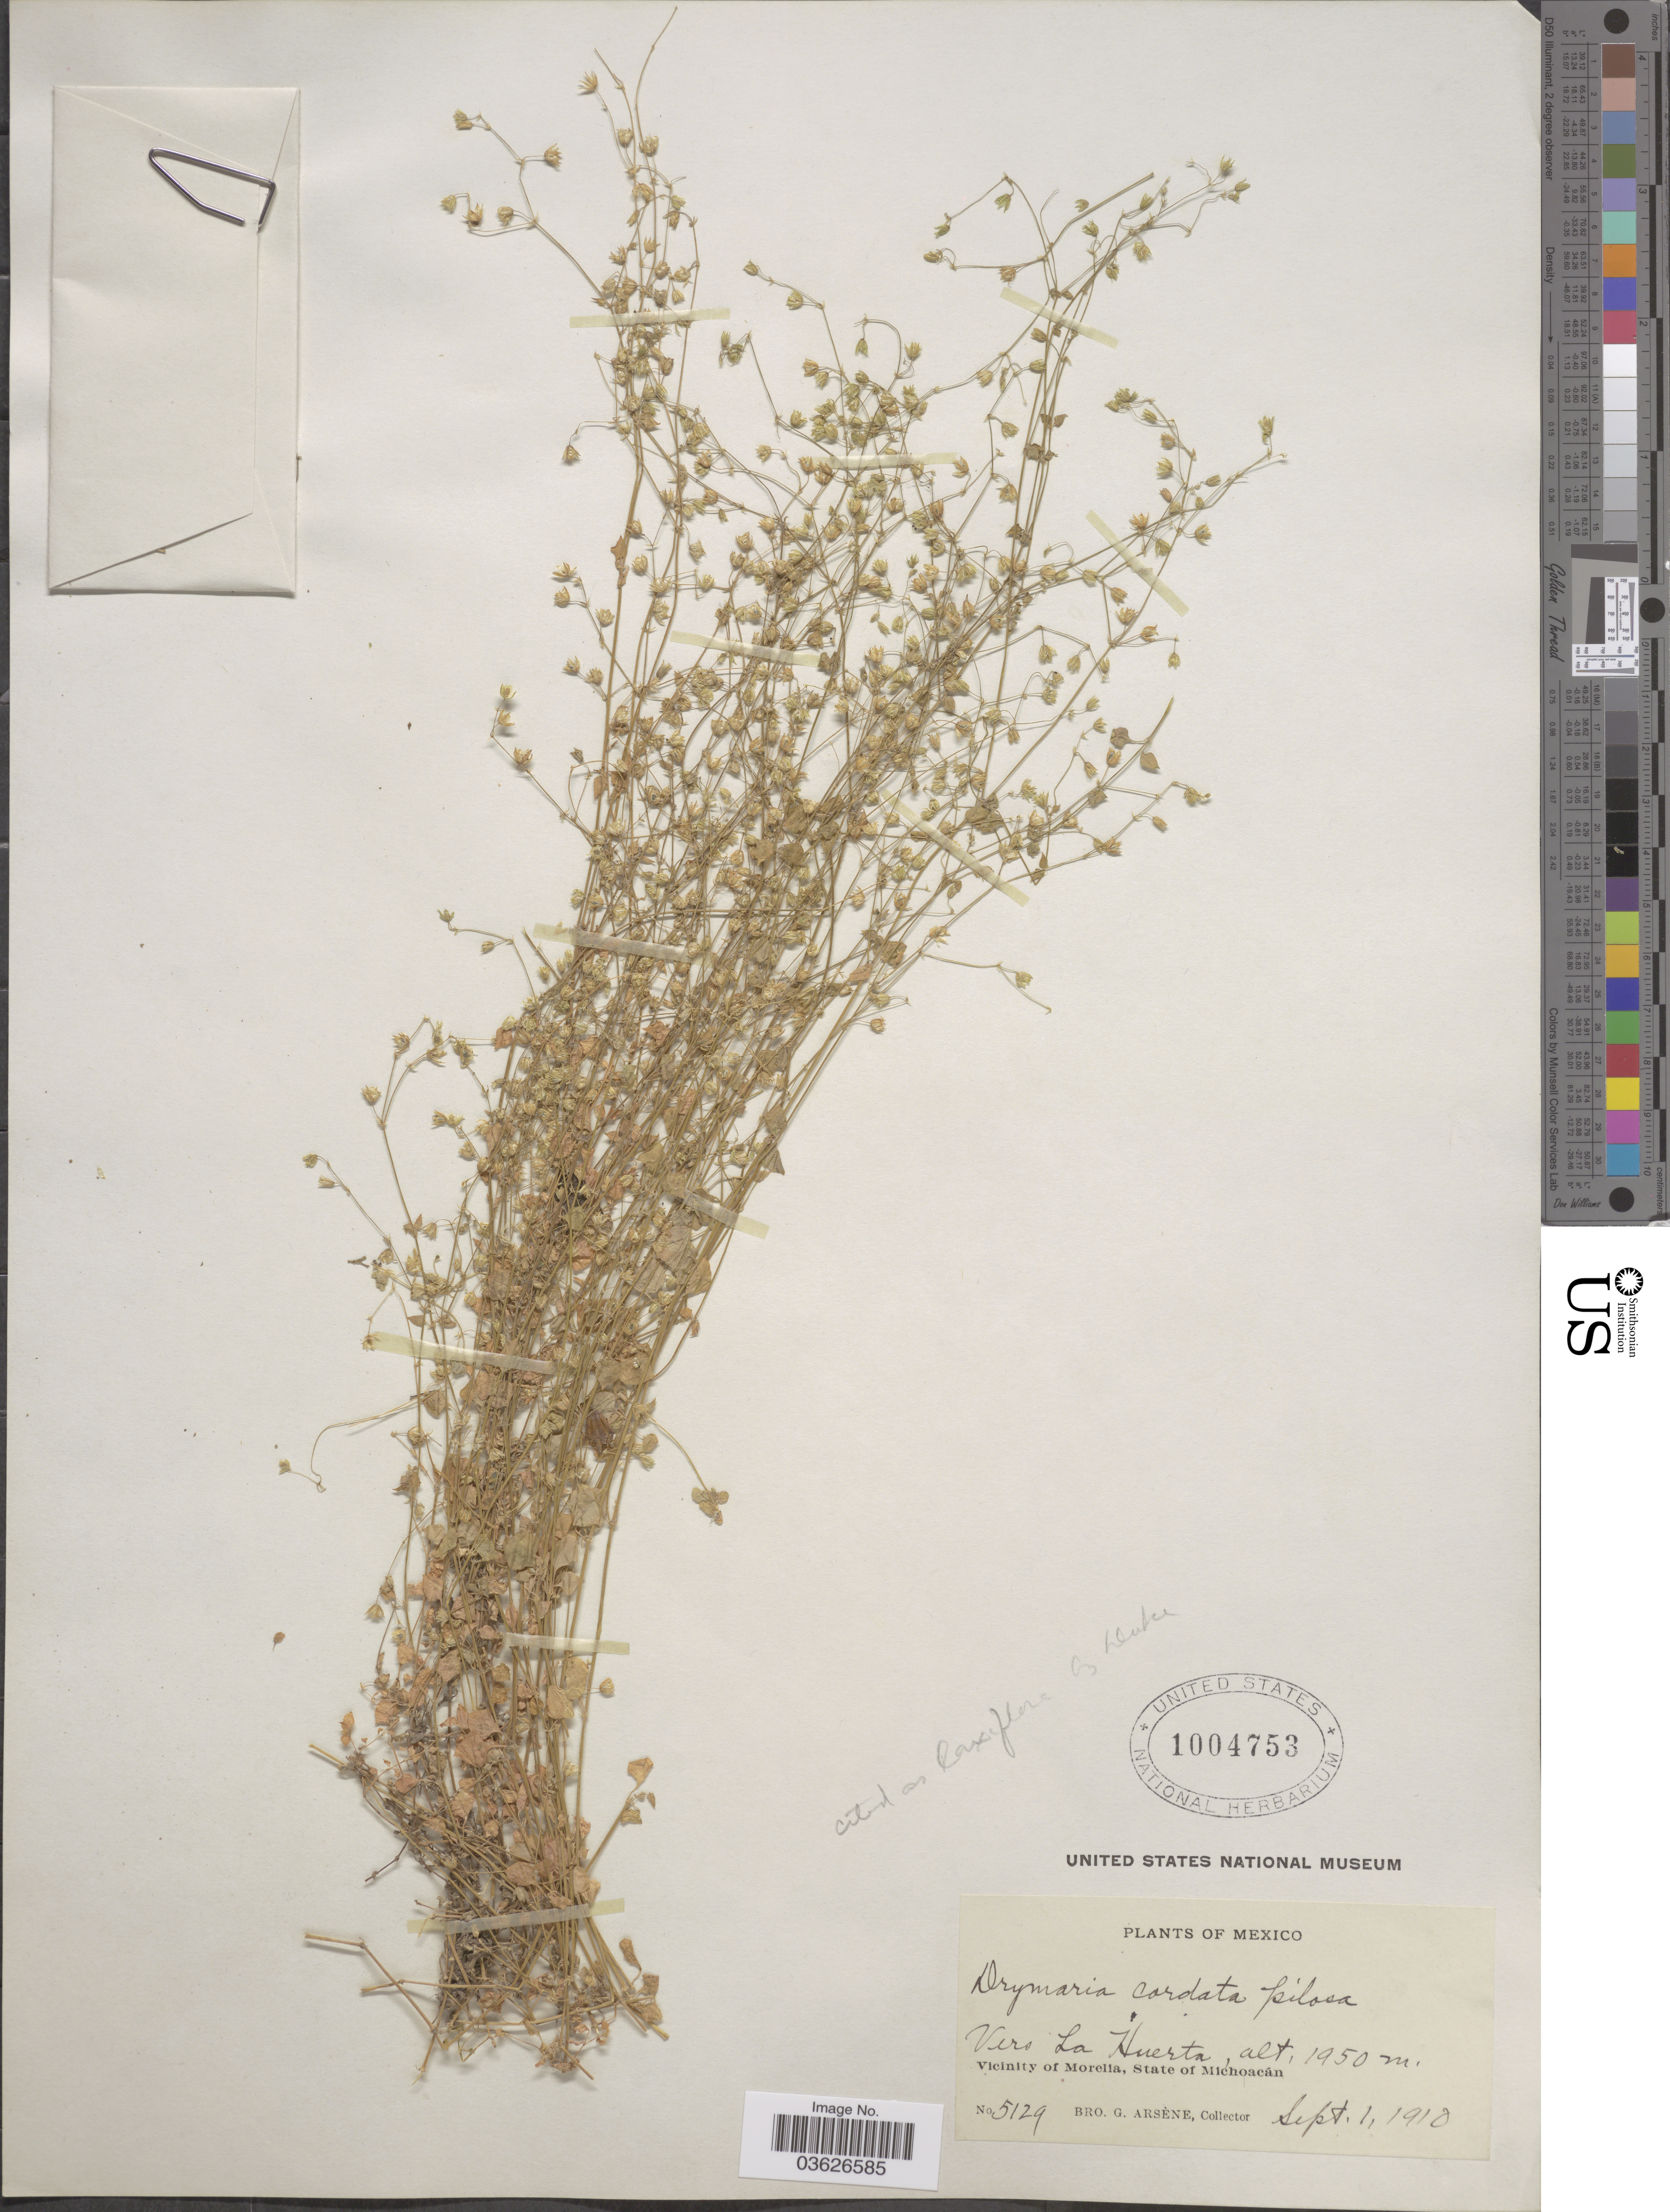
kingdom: Plantae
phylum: Tracheophyta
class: Magnoliopsida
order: Caryophyllales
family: Caryophyllaceae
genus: Drymaria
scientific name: Drymaria laxiflora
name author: Benth.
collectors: Bro. G. Arsène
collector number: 5129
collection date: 1910-09-01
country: Mexico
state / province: Michoacán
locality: Vers la Huerta. Vicinity of Morelia.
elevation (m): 1950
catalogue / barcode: US 1004753